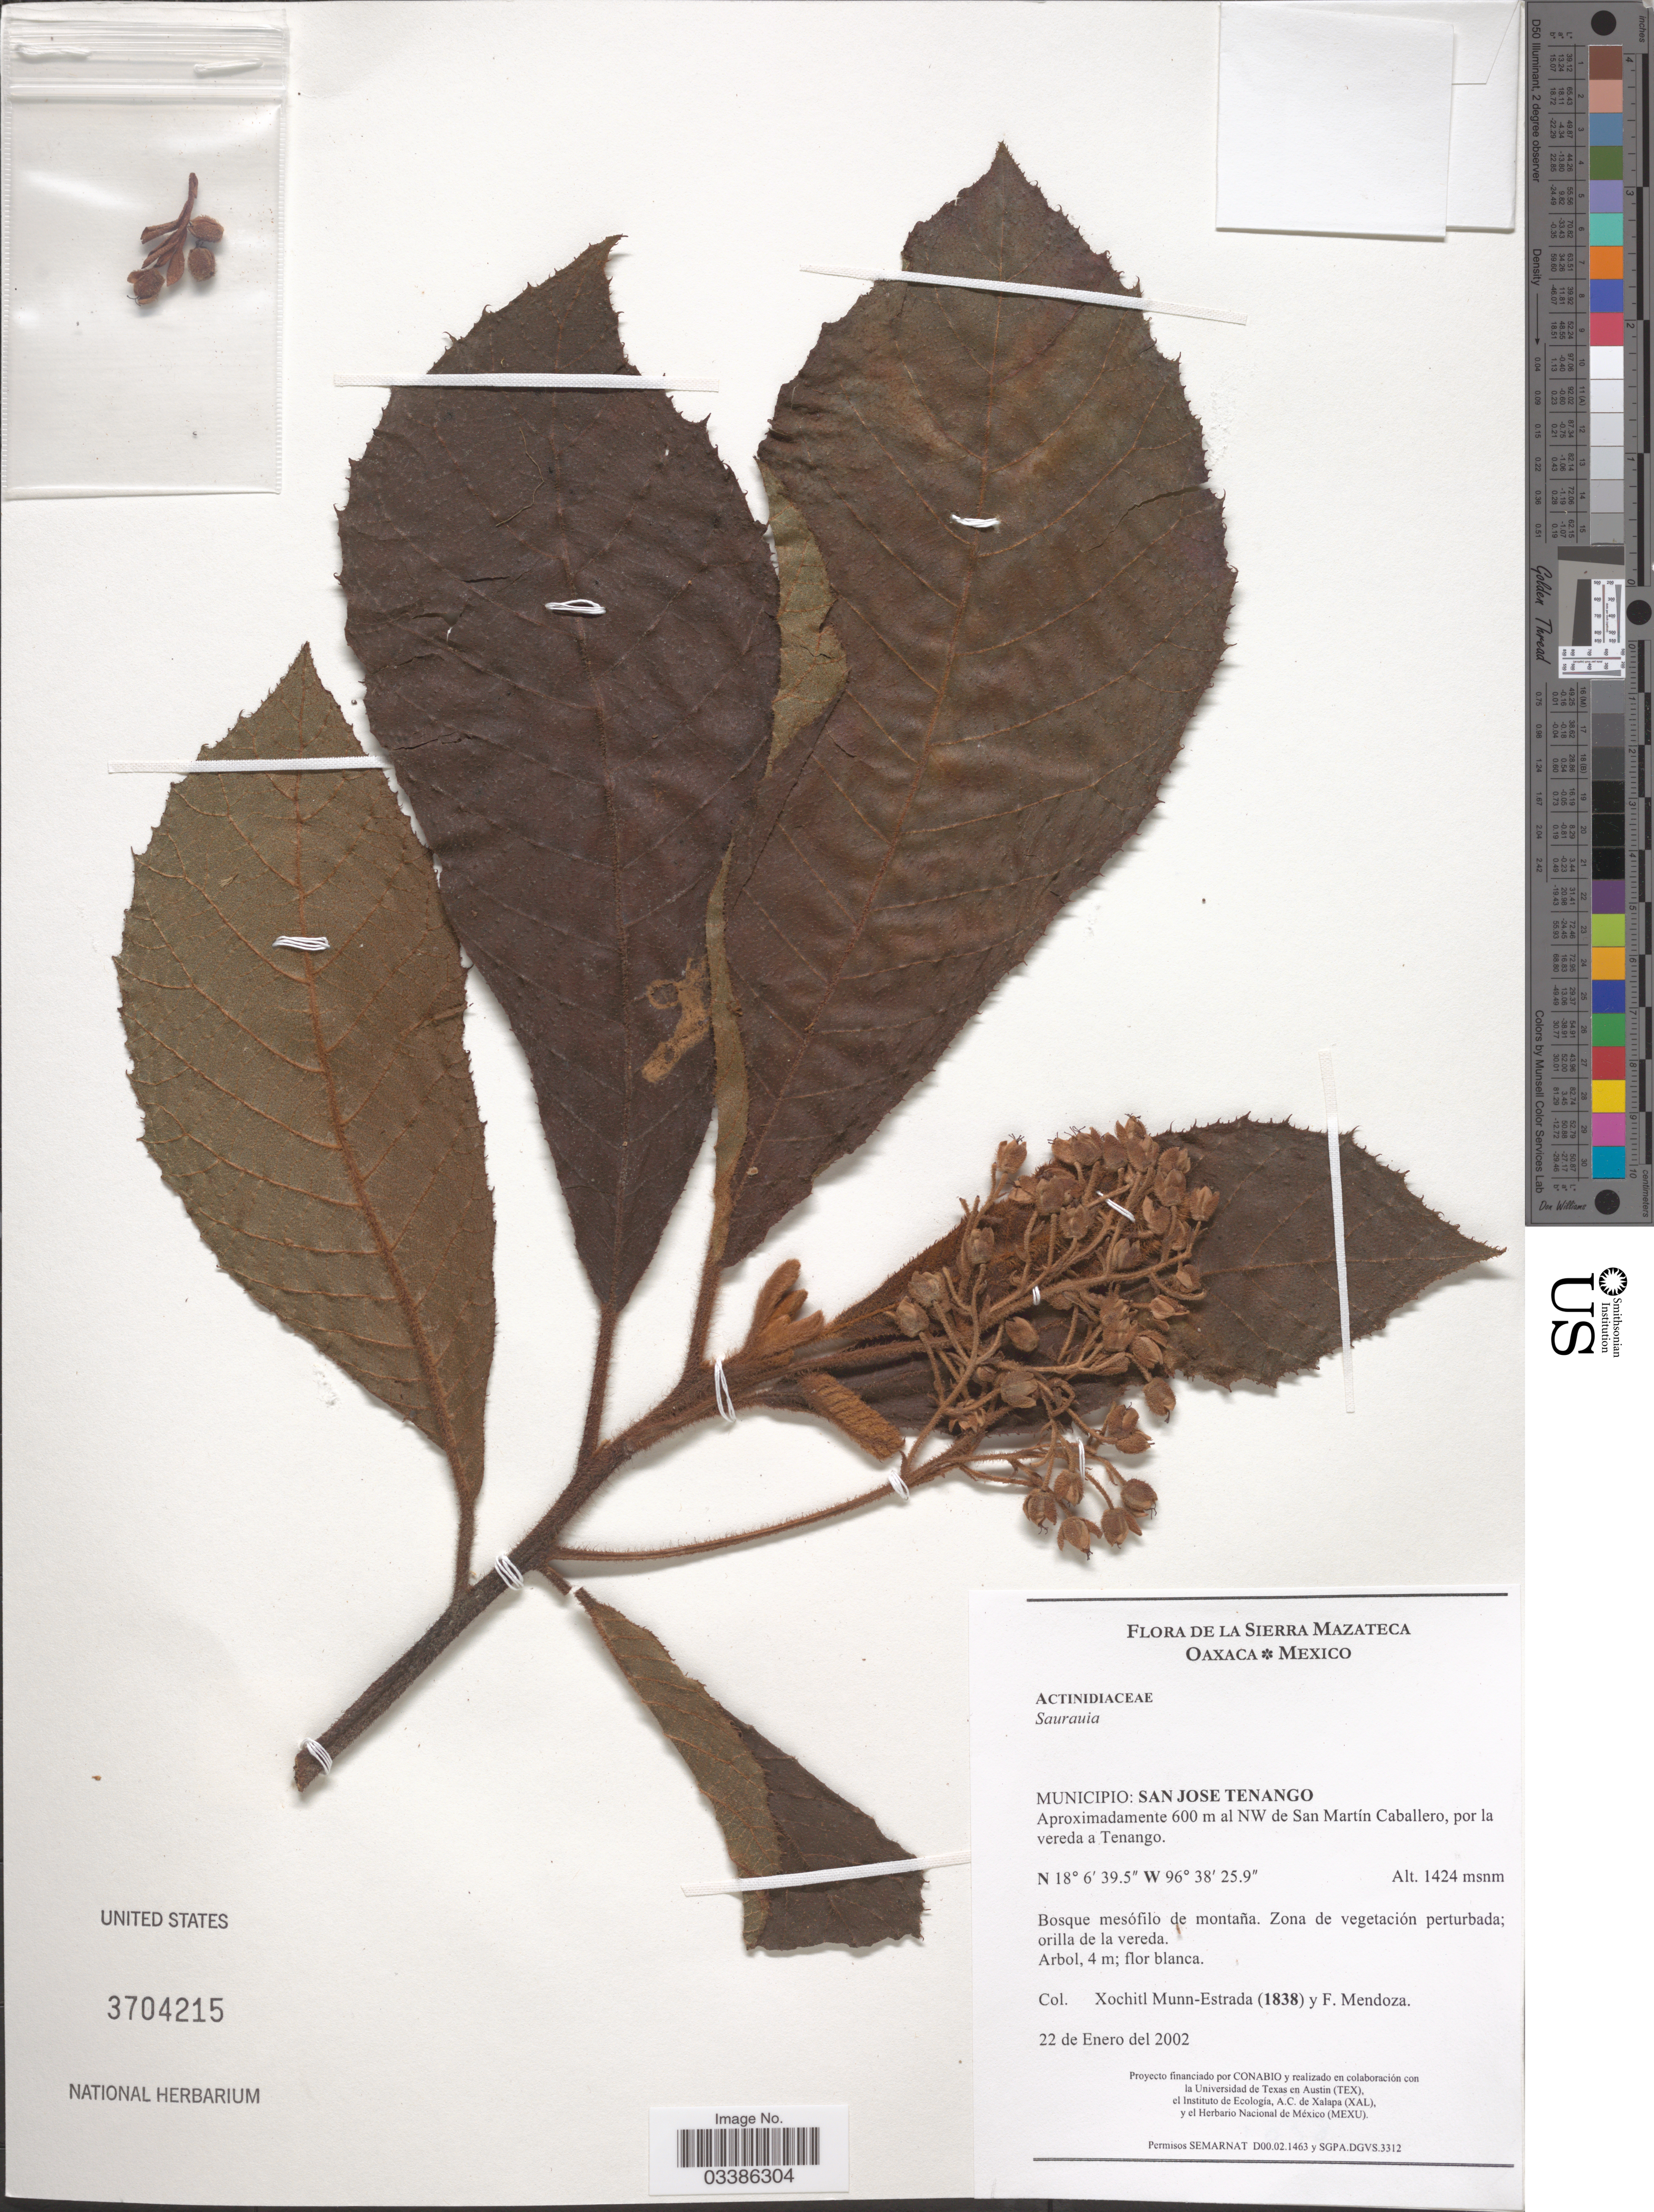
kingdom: Plantae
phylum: Tracheophyta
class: Magnoliopsida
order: Ericales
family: Actinidiaceae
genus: Saurauia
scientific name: Saurauia sp.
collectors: X. Munn-Estrada & F. Mendoza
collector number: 1838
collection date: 2002-01-22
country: Mexico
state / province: Oaxaca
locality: Sierra Mazateca. Municipio: San Jose Tenango. Aproximadamente 600 m al NW de San Martín Caballero, por la vereda a Tenango.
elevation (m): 1424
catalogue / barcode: US 3704215